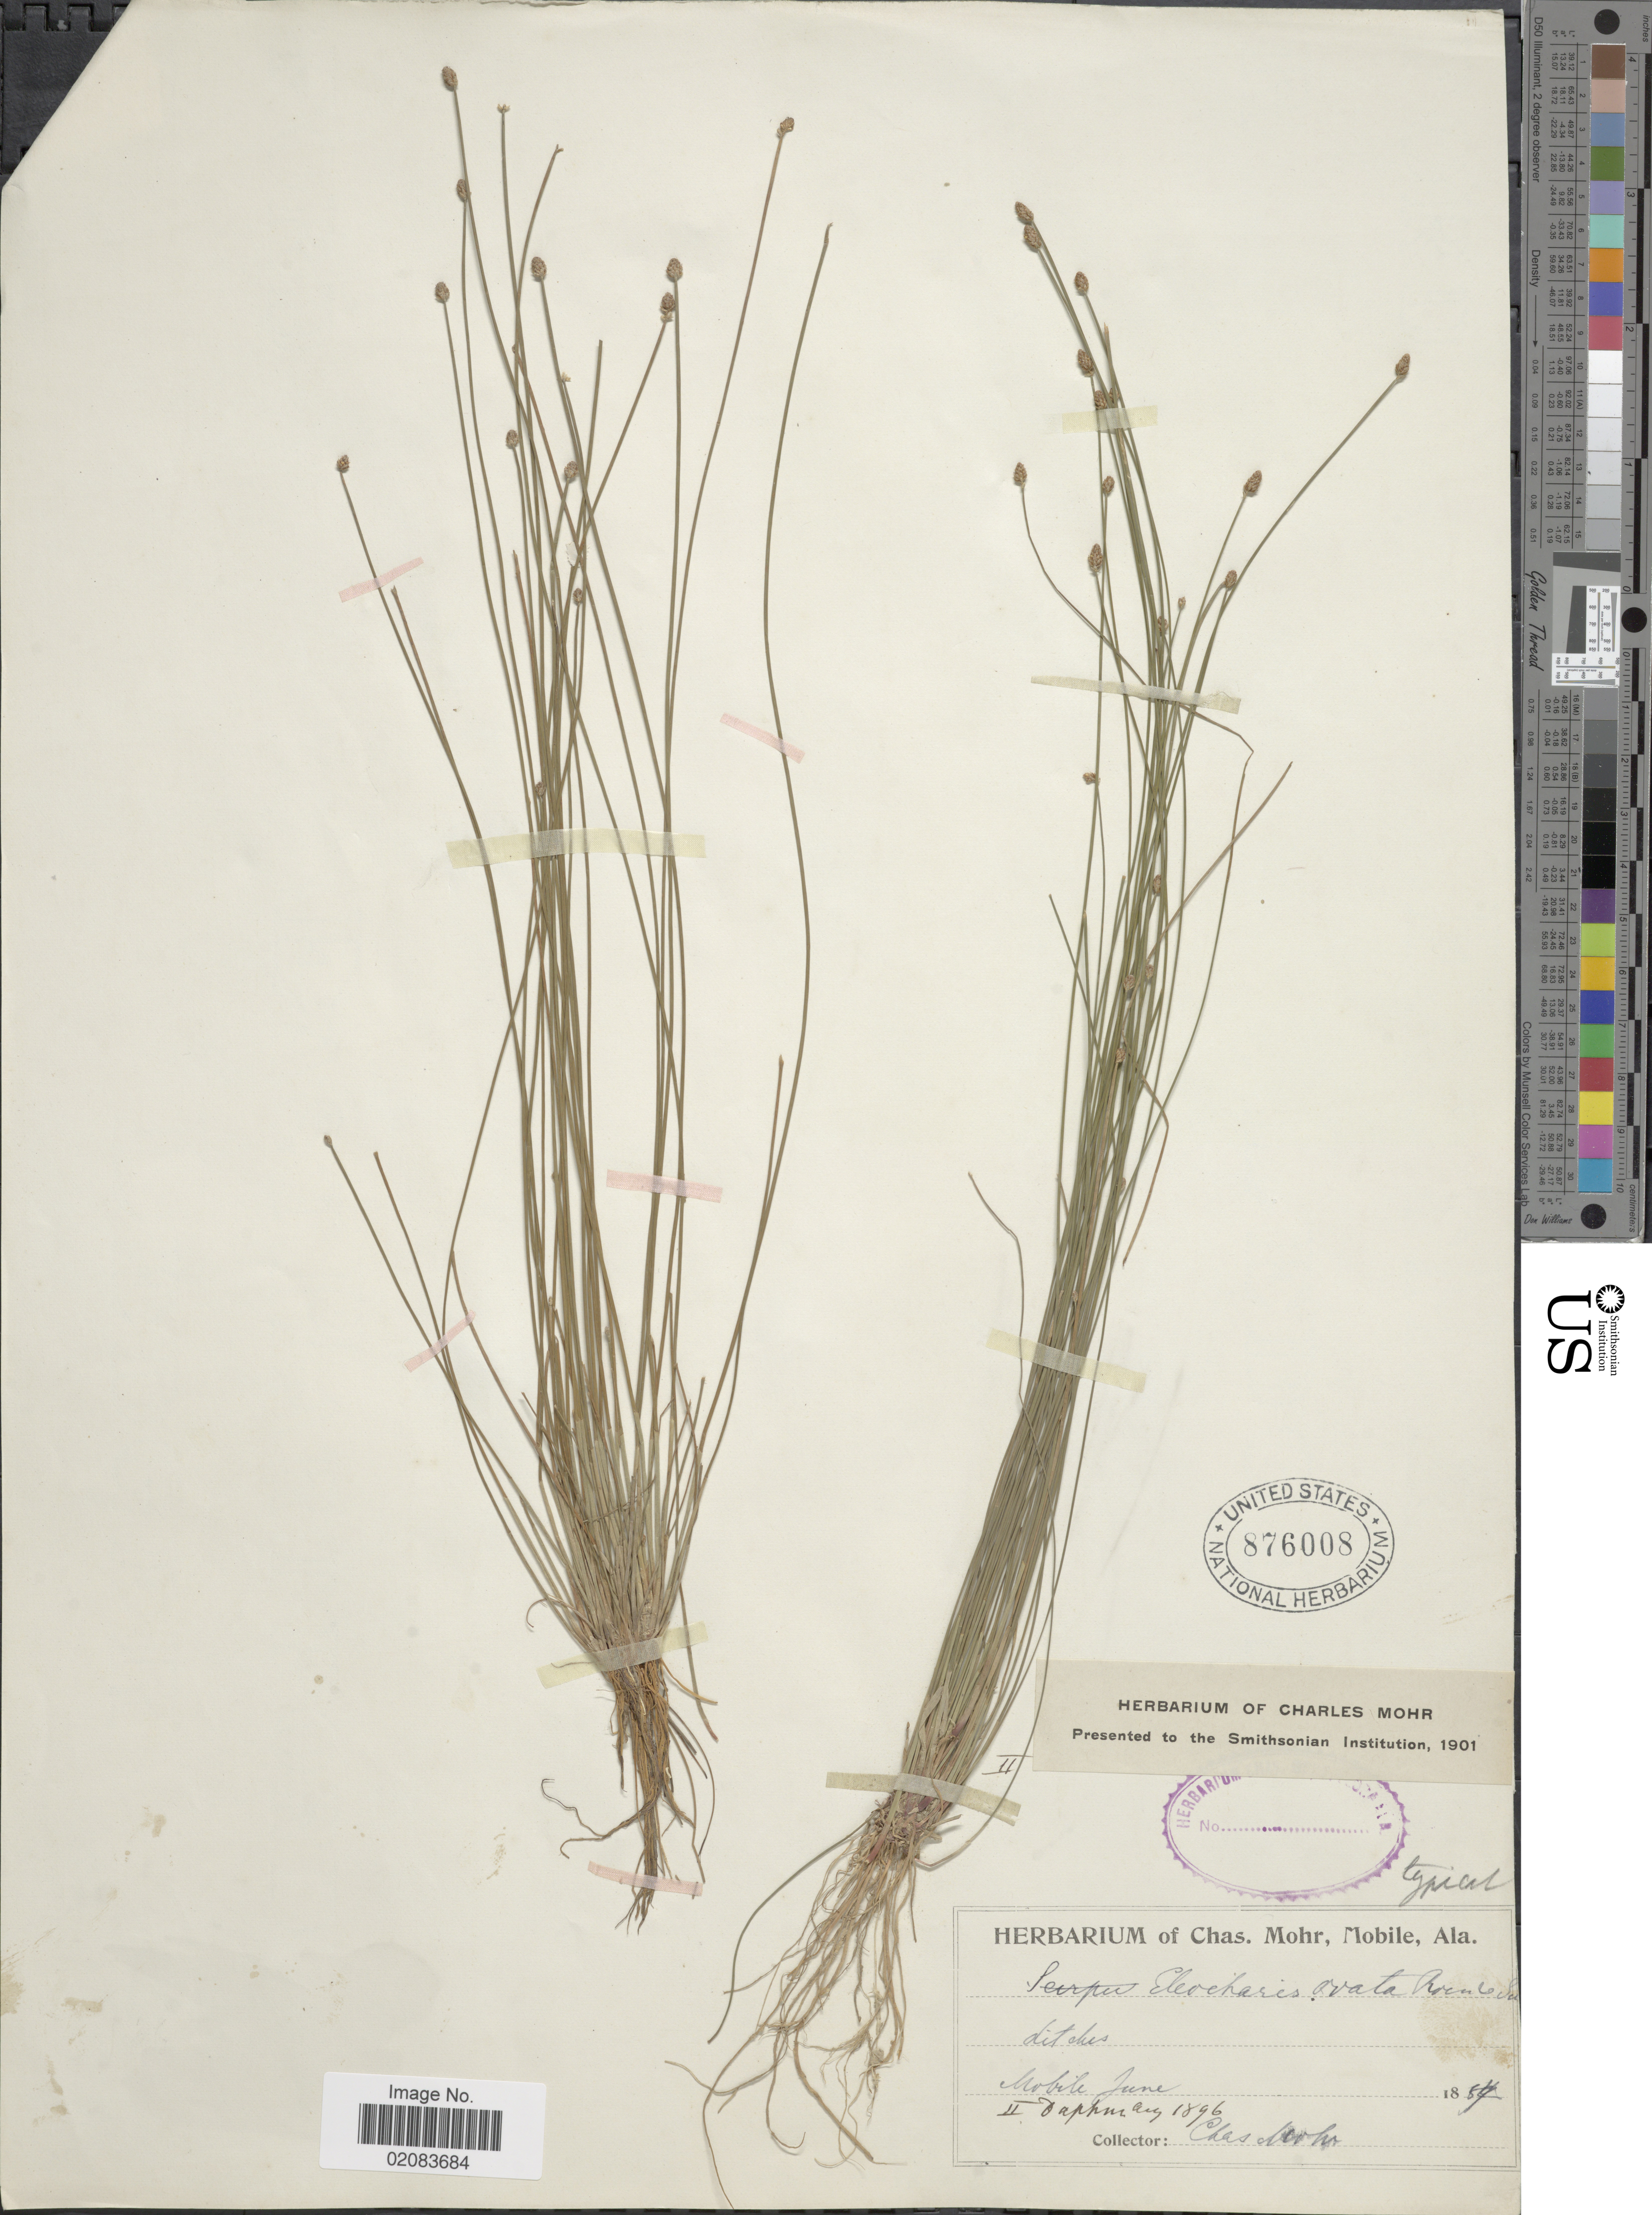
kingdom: Plantae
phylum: Tracheophyta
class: Liliopsida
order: Poales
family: Cyperaceae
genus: Eleocharis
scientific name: Eleocharis obtusa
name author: (Willd.) Schult.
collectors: C. T. Mohr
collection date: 1887/1896-08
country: United States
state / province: Alabama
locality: Mobile, ditches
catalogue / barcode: US 876008